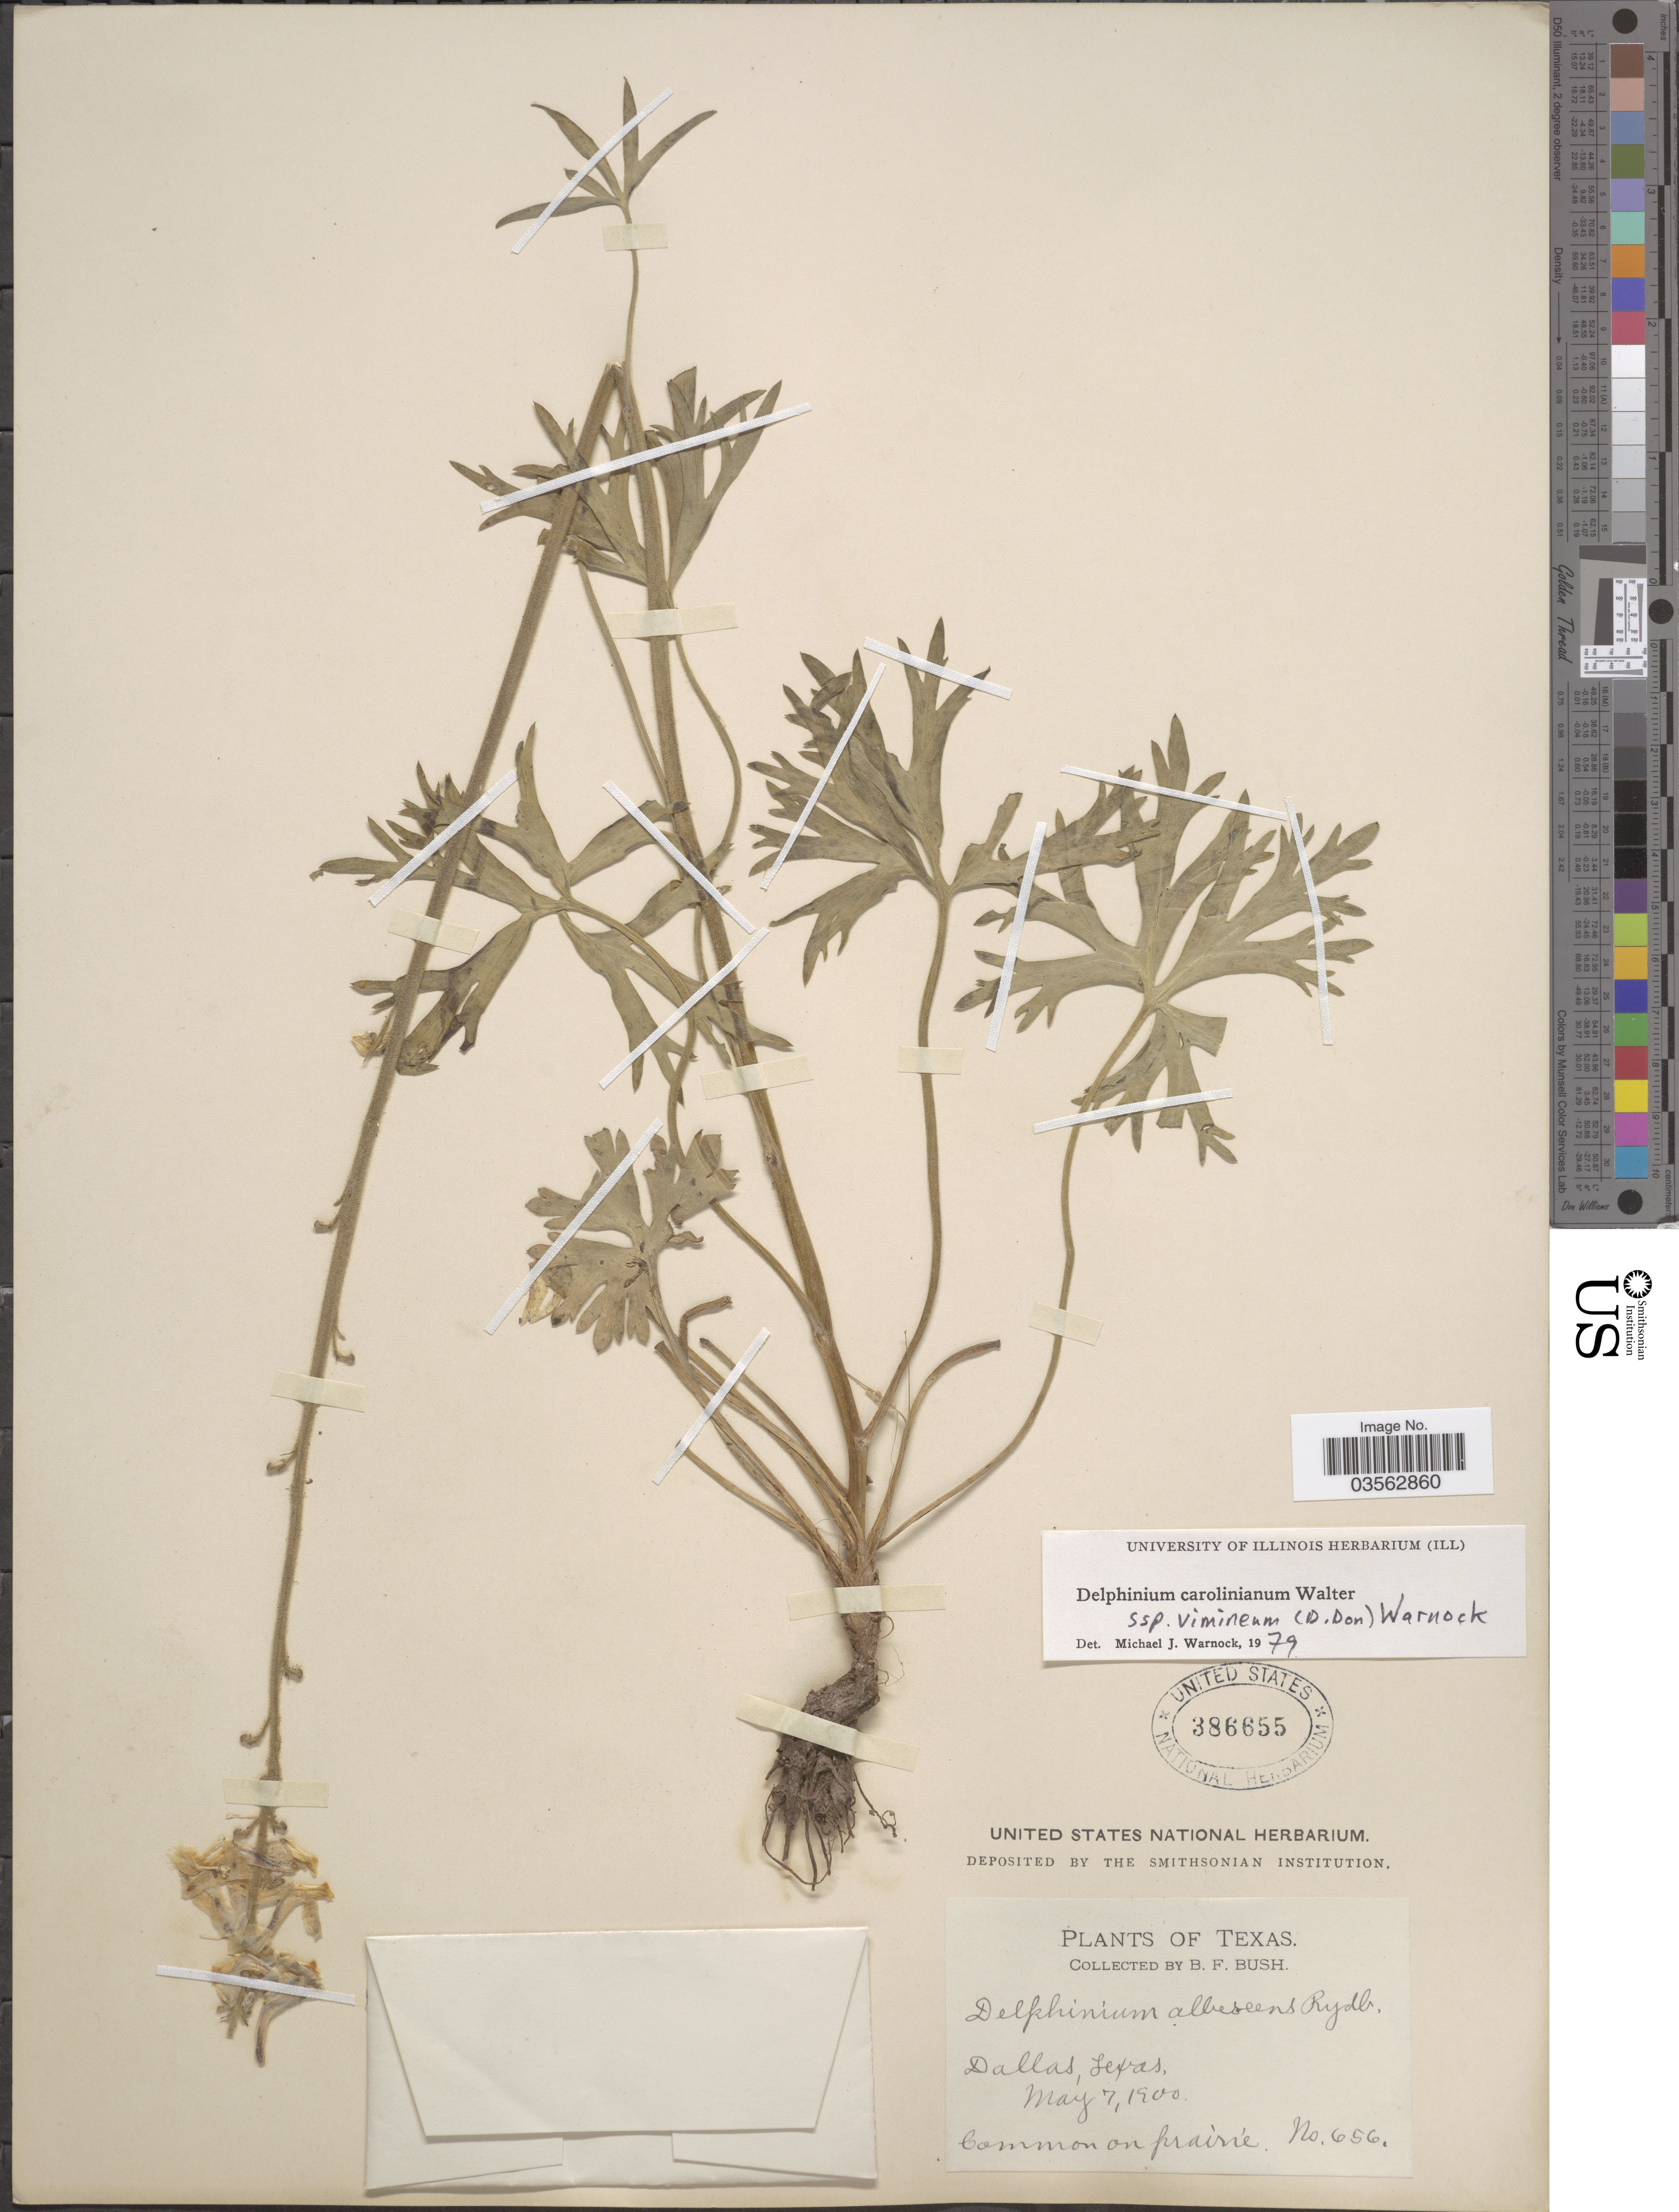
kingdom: Plantae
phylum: Tracheophyta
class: Magnoliopsida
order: Ranunculales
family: Ranunculaceae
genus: Delphinium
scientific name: Delphinium carolinianum subsp. vimineum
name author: Walter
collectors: B. F. Bush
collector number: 656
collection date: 1900-05-07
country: United States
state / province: Texas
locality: Dallas.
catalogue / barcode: US 386655